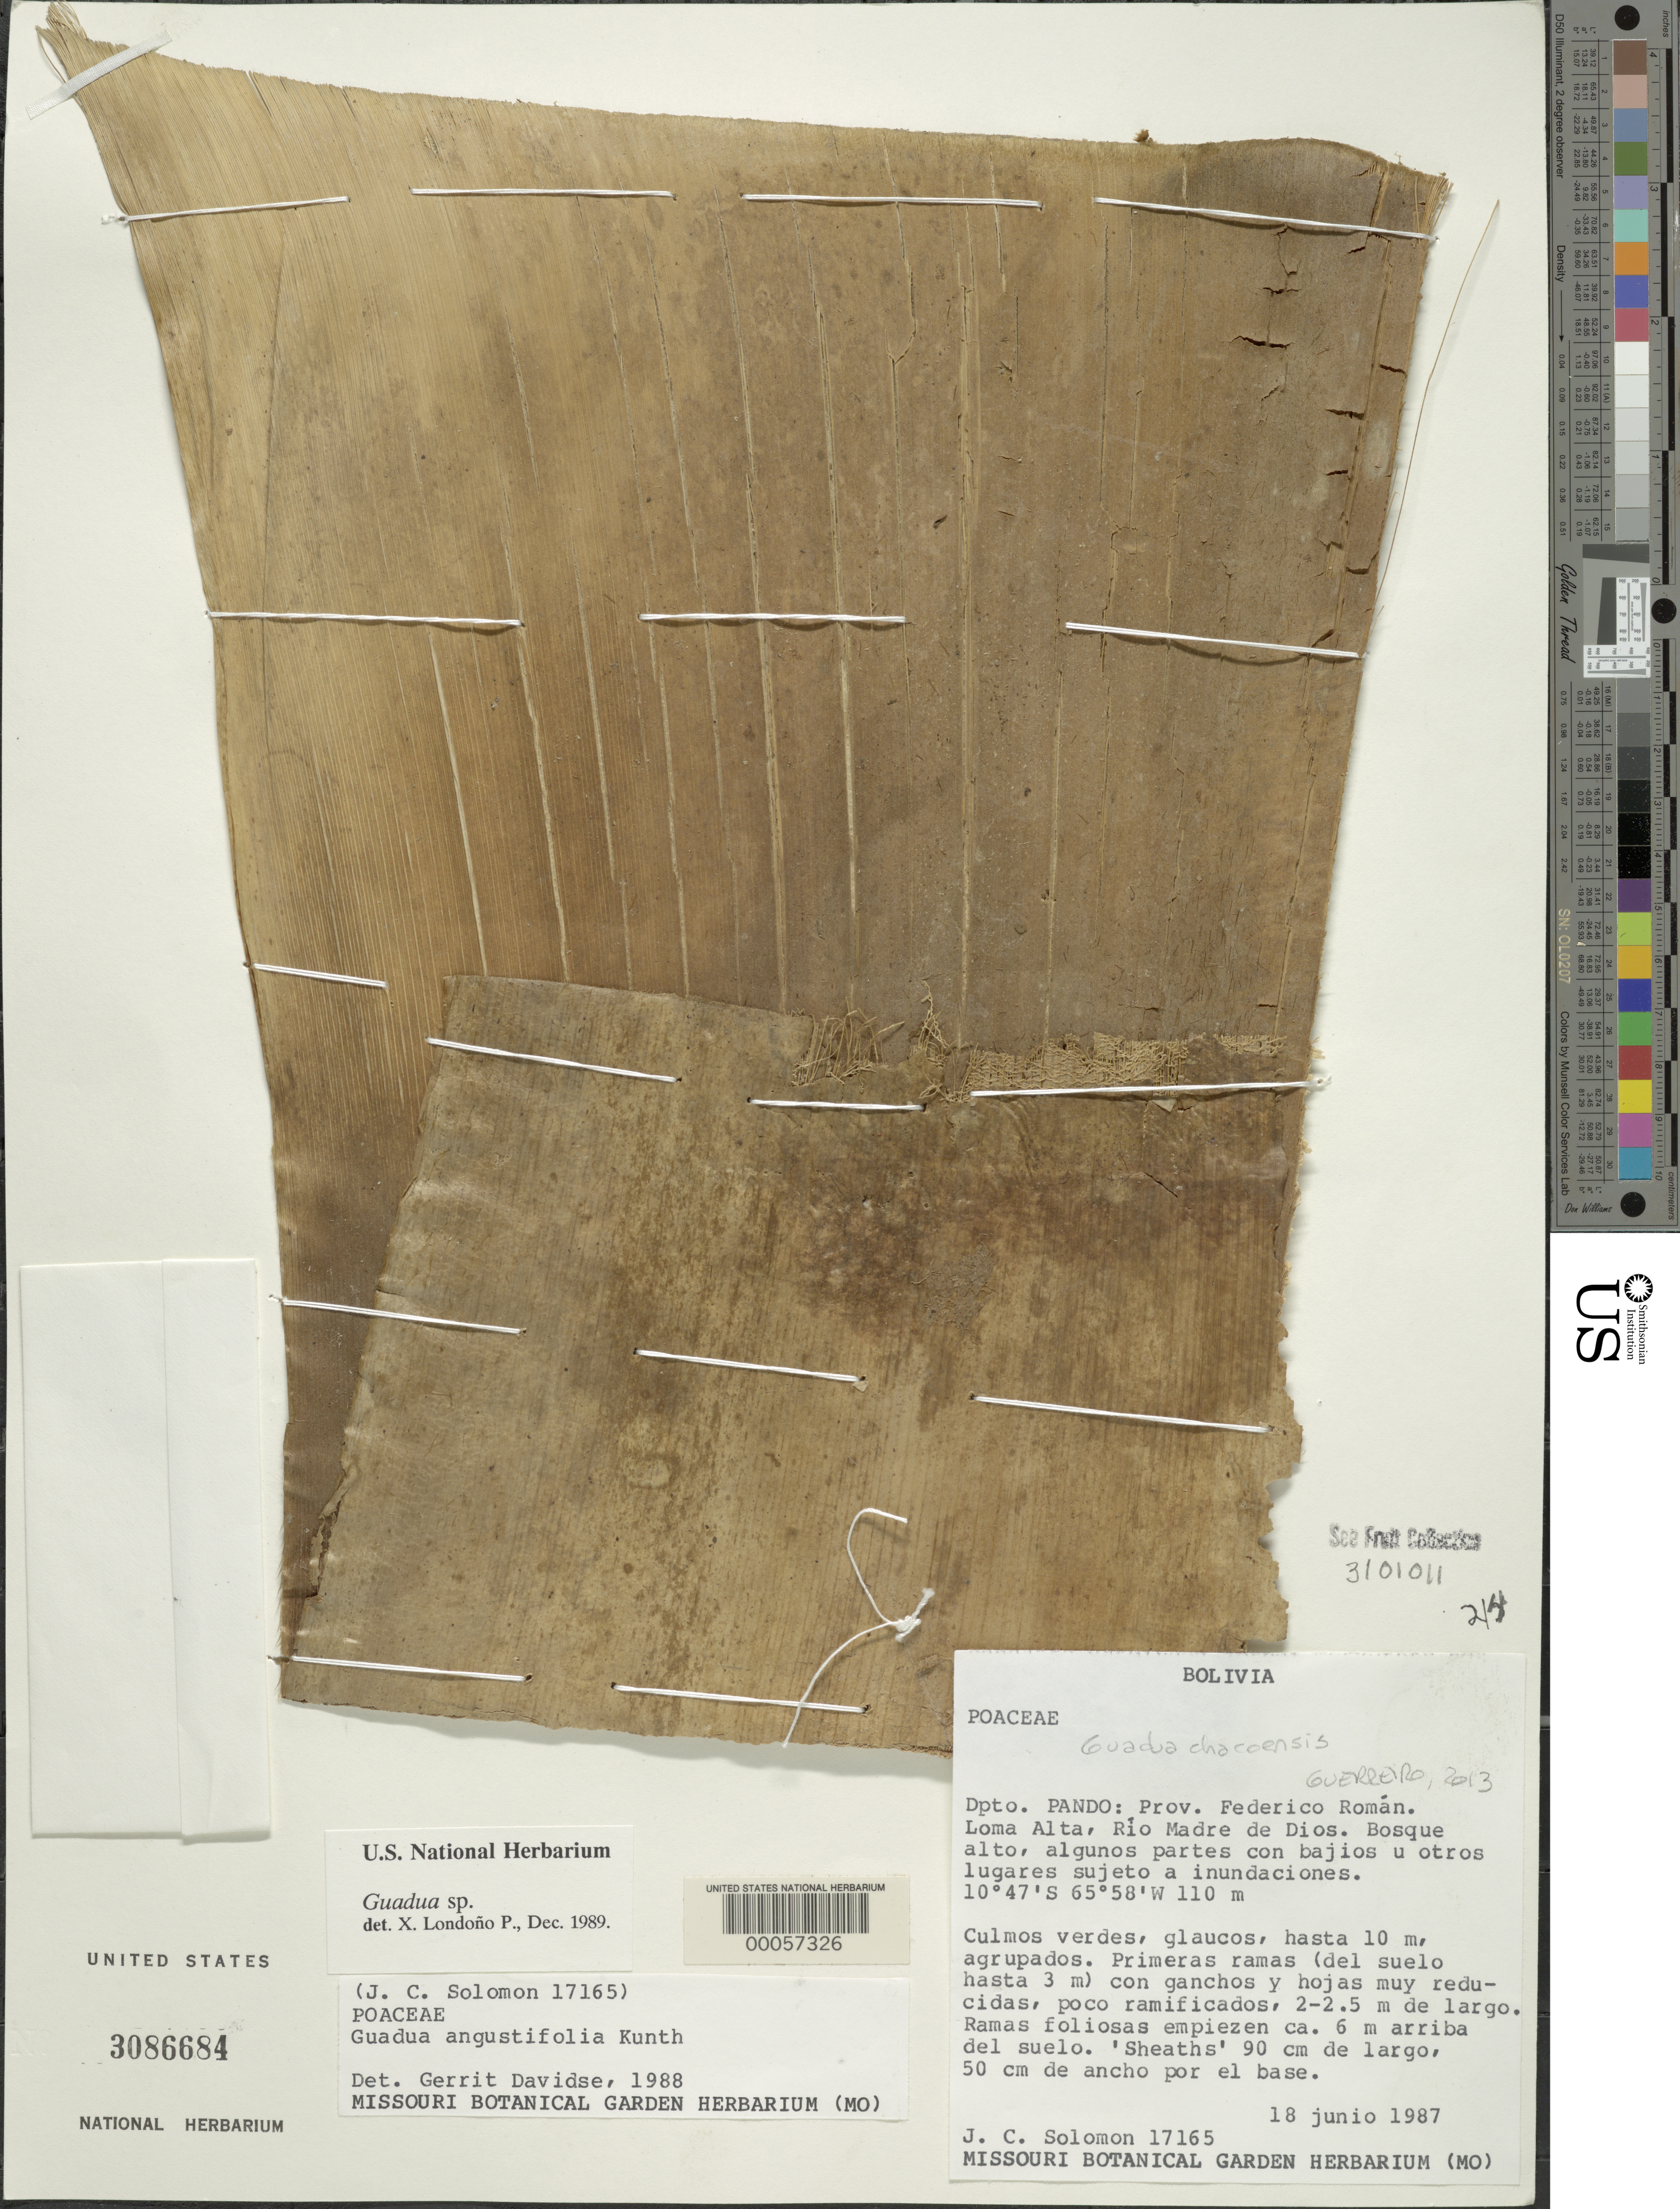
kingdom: Plantae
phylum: Tracheophyta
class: Liliopsida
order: Poales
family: Poaceae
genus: Guadua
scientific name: Guadua chacoensis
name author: (Rojas) Londoño & P.M. Peterson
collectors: J. C. Solomon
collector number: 17165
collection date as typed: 18 Jun 1987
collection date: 1987-06-18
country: Bolivia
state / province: Pando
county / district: General Federico Román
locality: Loma Alta, Rio Madre de Dios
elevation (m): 110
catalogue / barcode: US 3086684